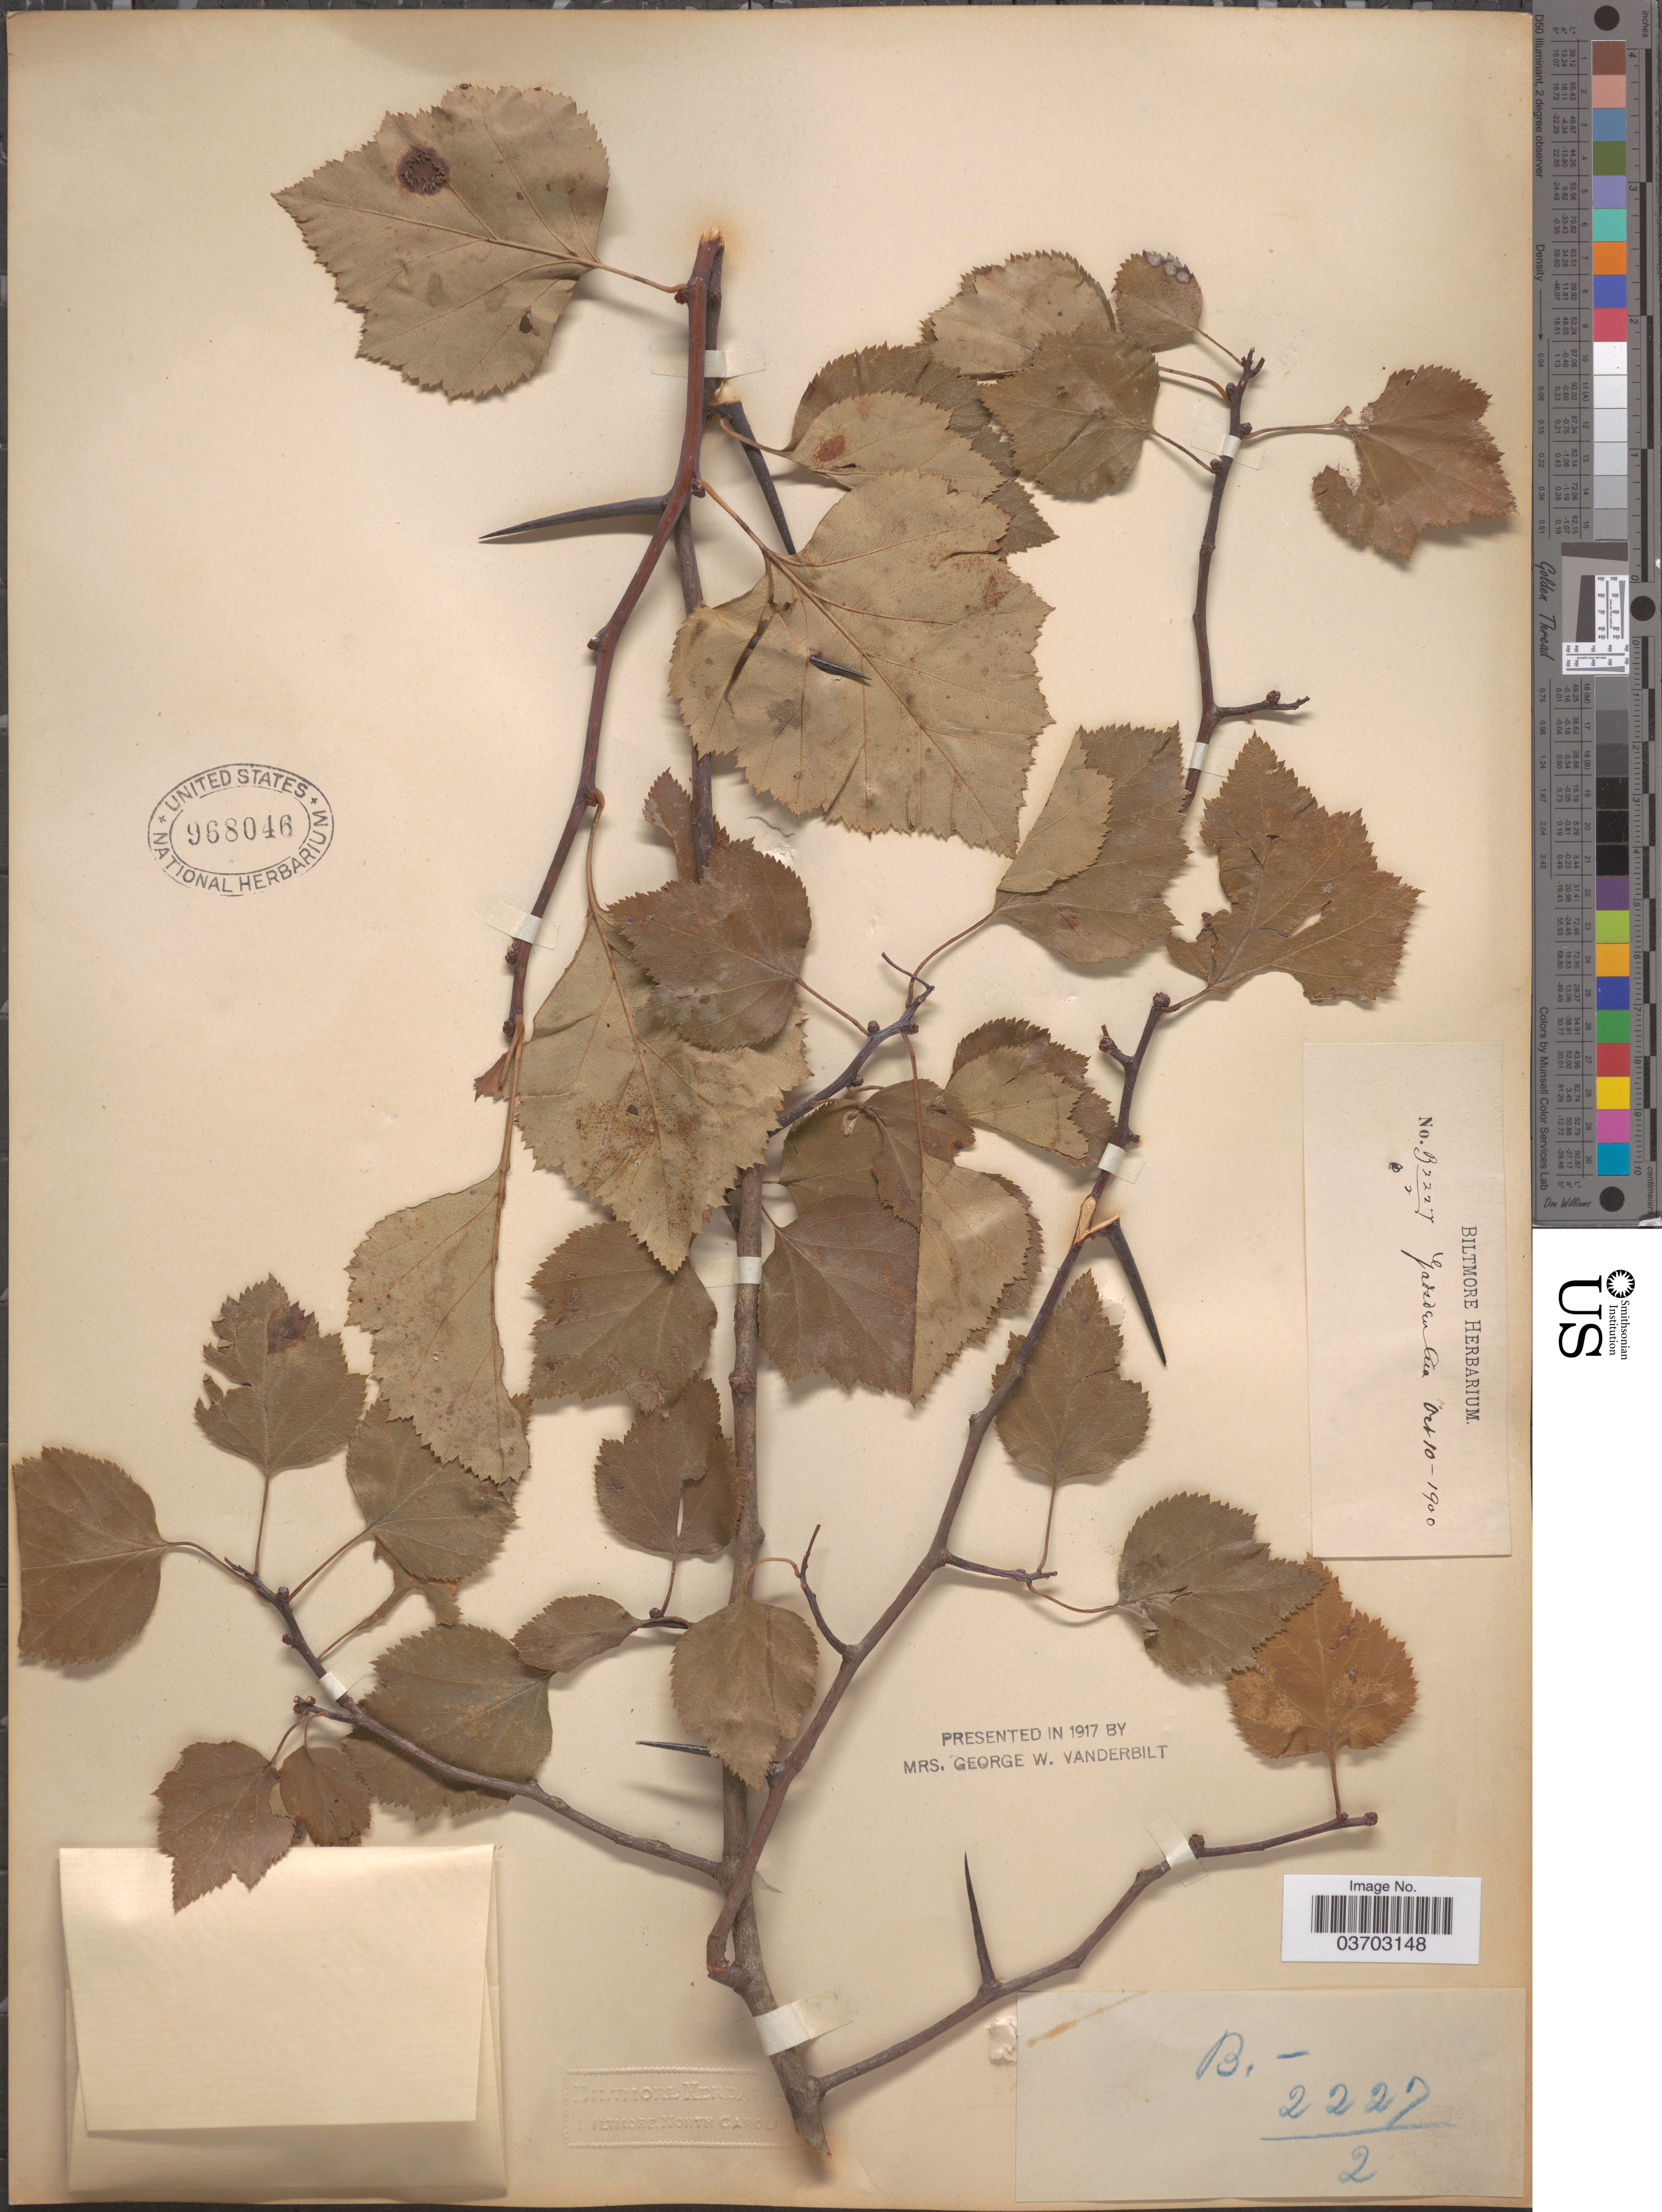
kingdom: Plantae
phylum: Tracheophyta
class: Magnoliopsida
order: Rosales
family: Rosaceae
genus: Crataegus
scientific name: Crataegus sp.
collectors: ex herb. Biltmore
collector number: B2227/2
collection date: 1900-10-10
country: United States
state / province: Alabama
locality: Gadsden.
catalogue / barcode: US 968046